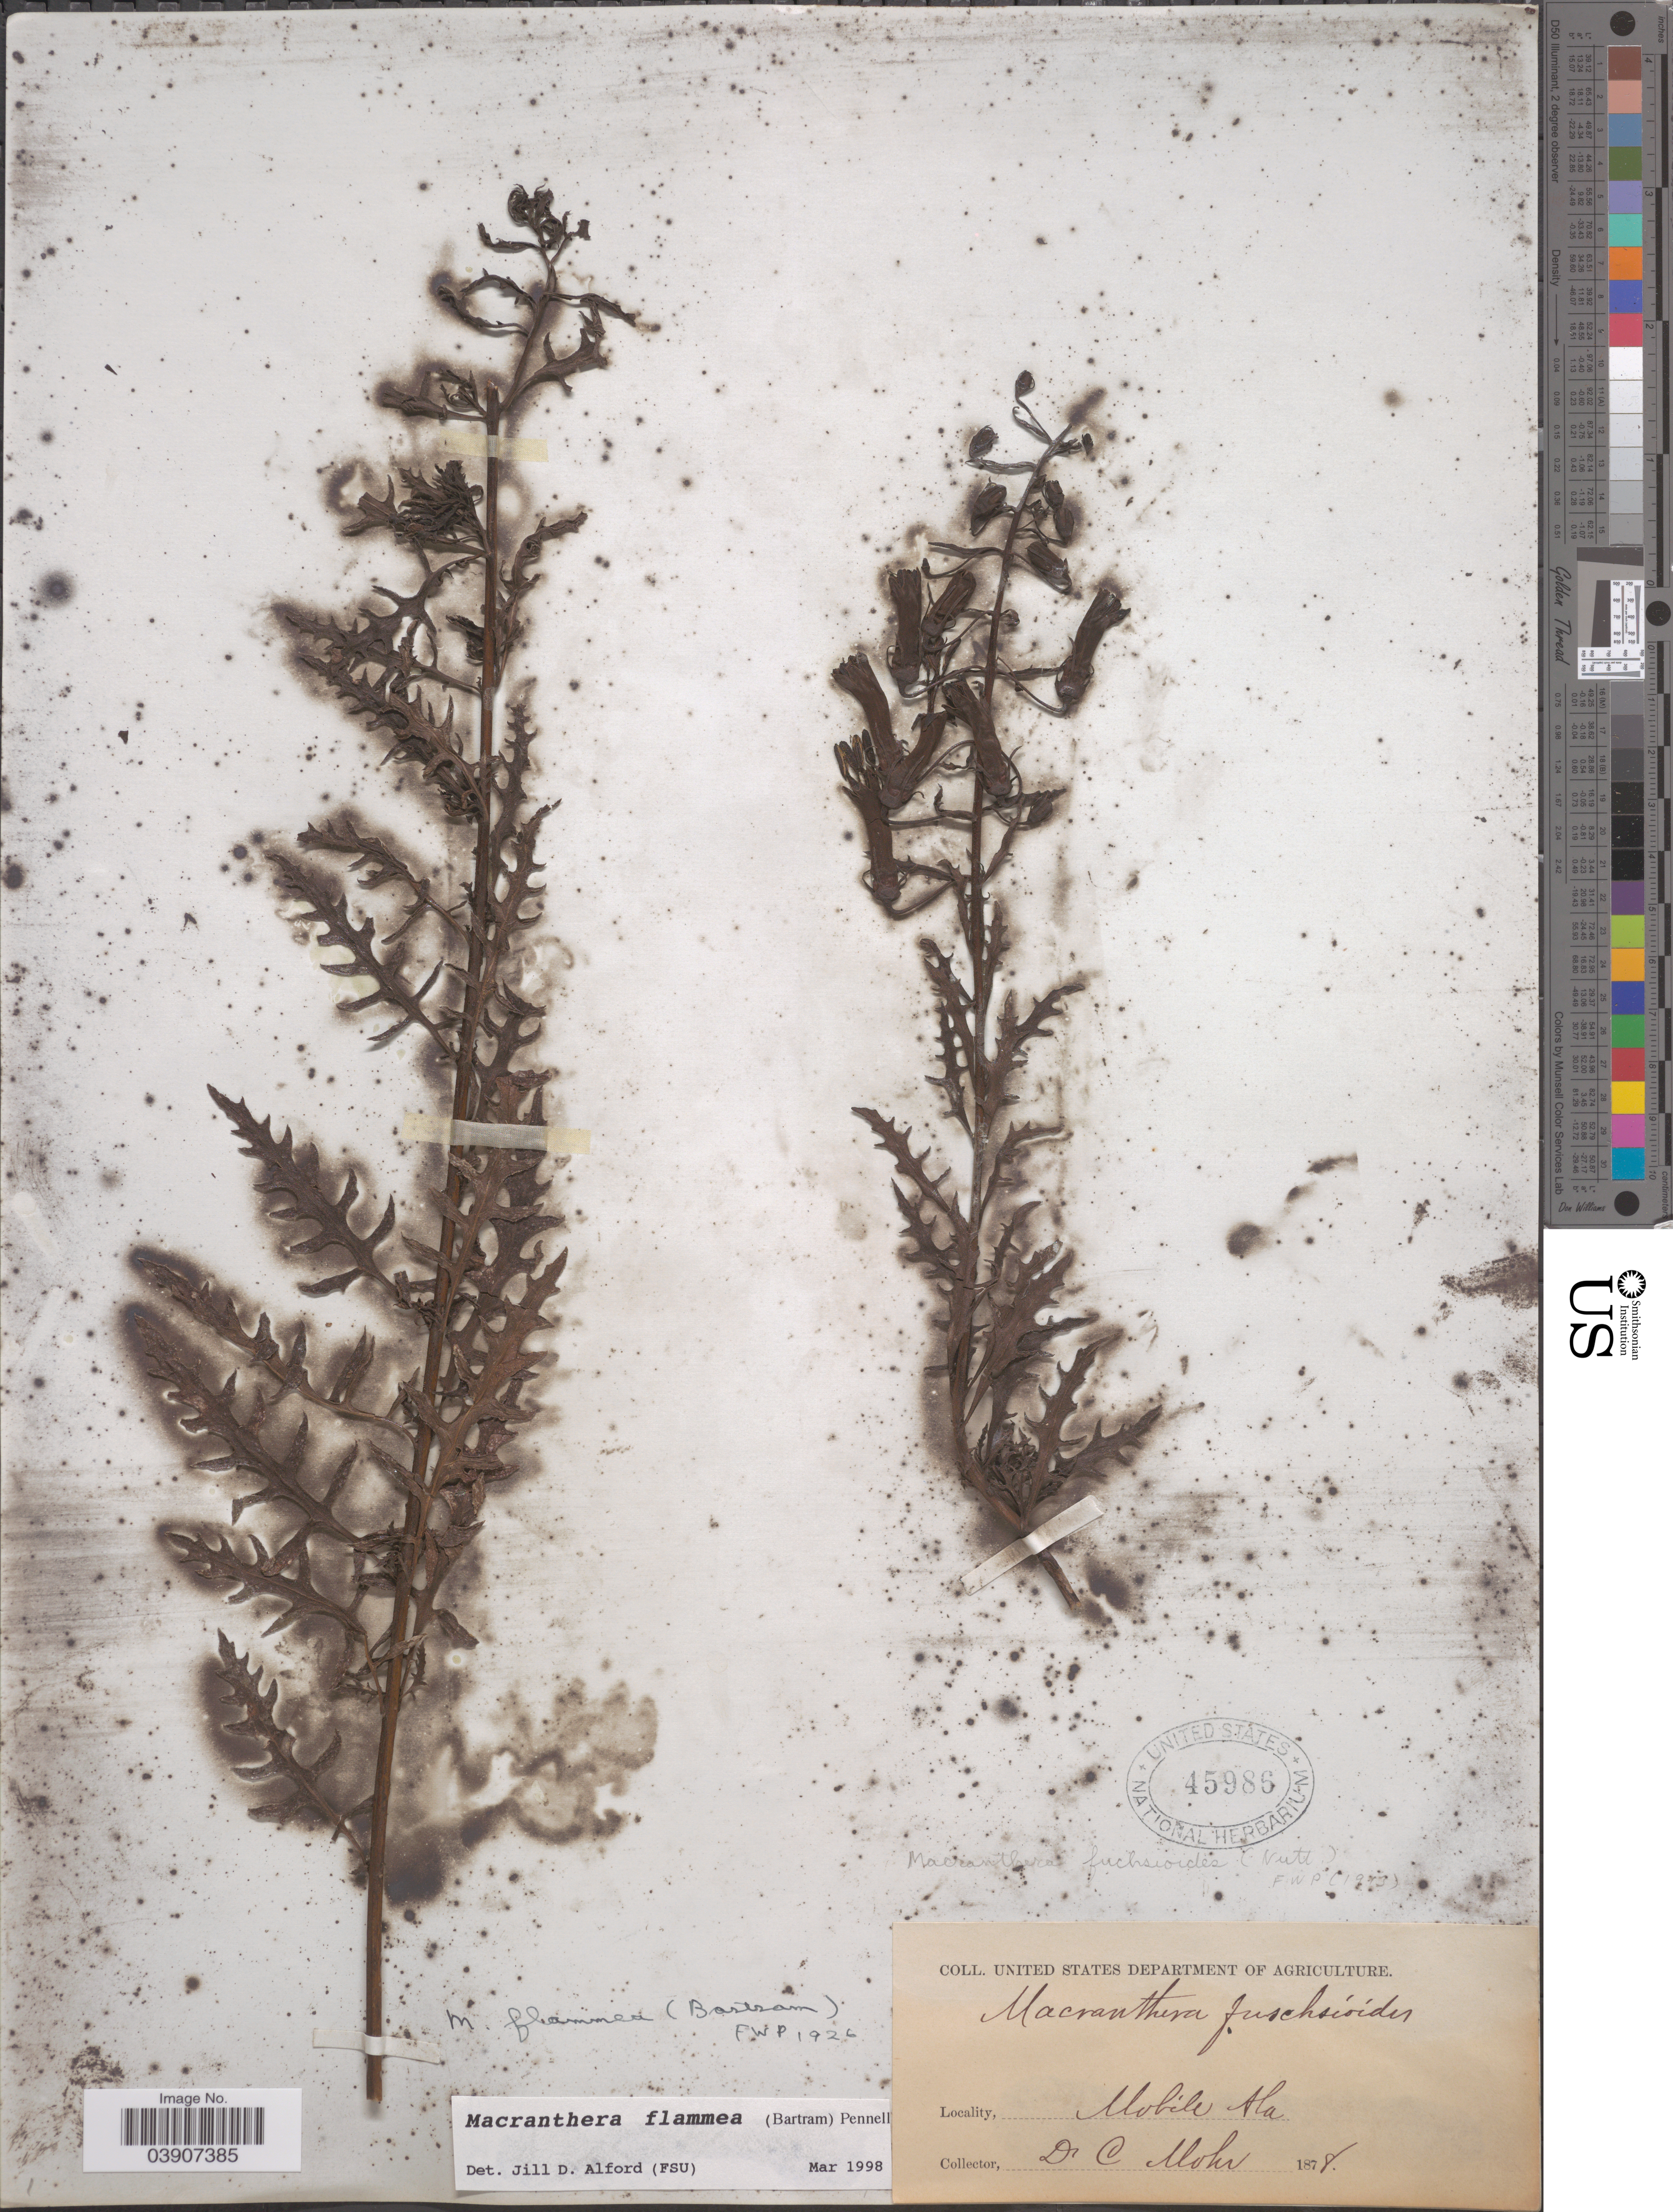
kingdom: Plantae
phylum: Tracheophyta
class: Magnoliopsida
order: Lamiales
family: Orobanchaceae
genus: Macranthera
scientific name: Macranthera flammea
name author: Pennell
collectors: C. T. Mohr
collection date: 1878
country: United States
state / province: Alabama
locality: Mobile.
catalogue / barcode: US 45986